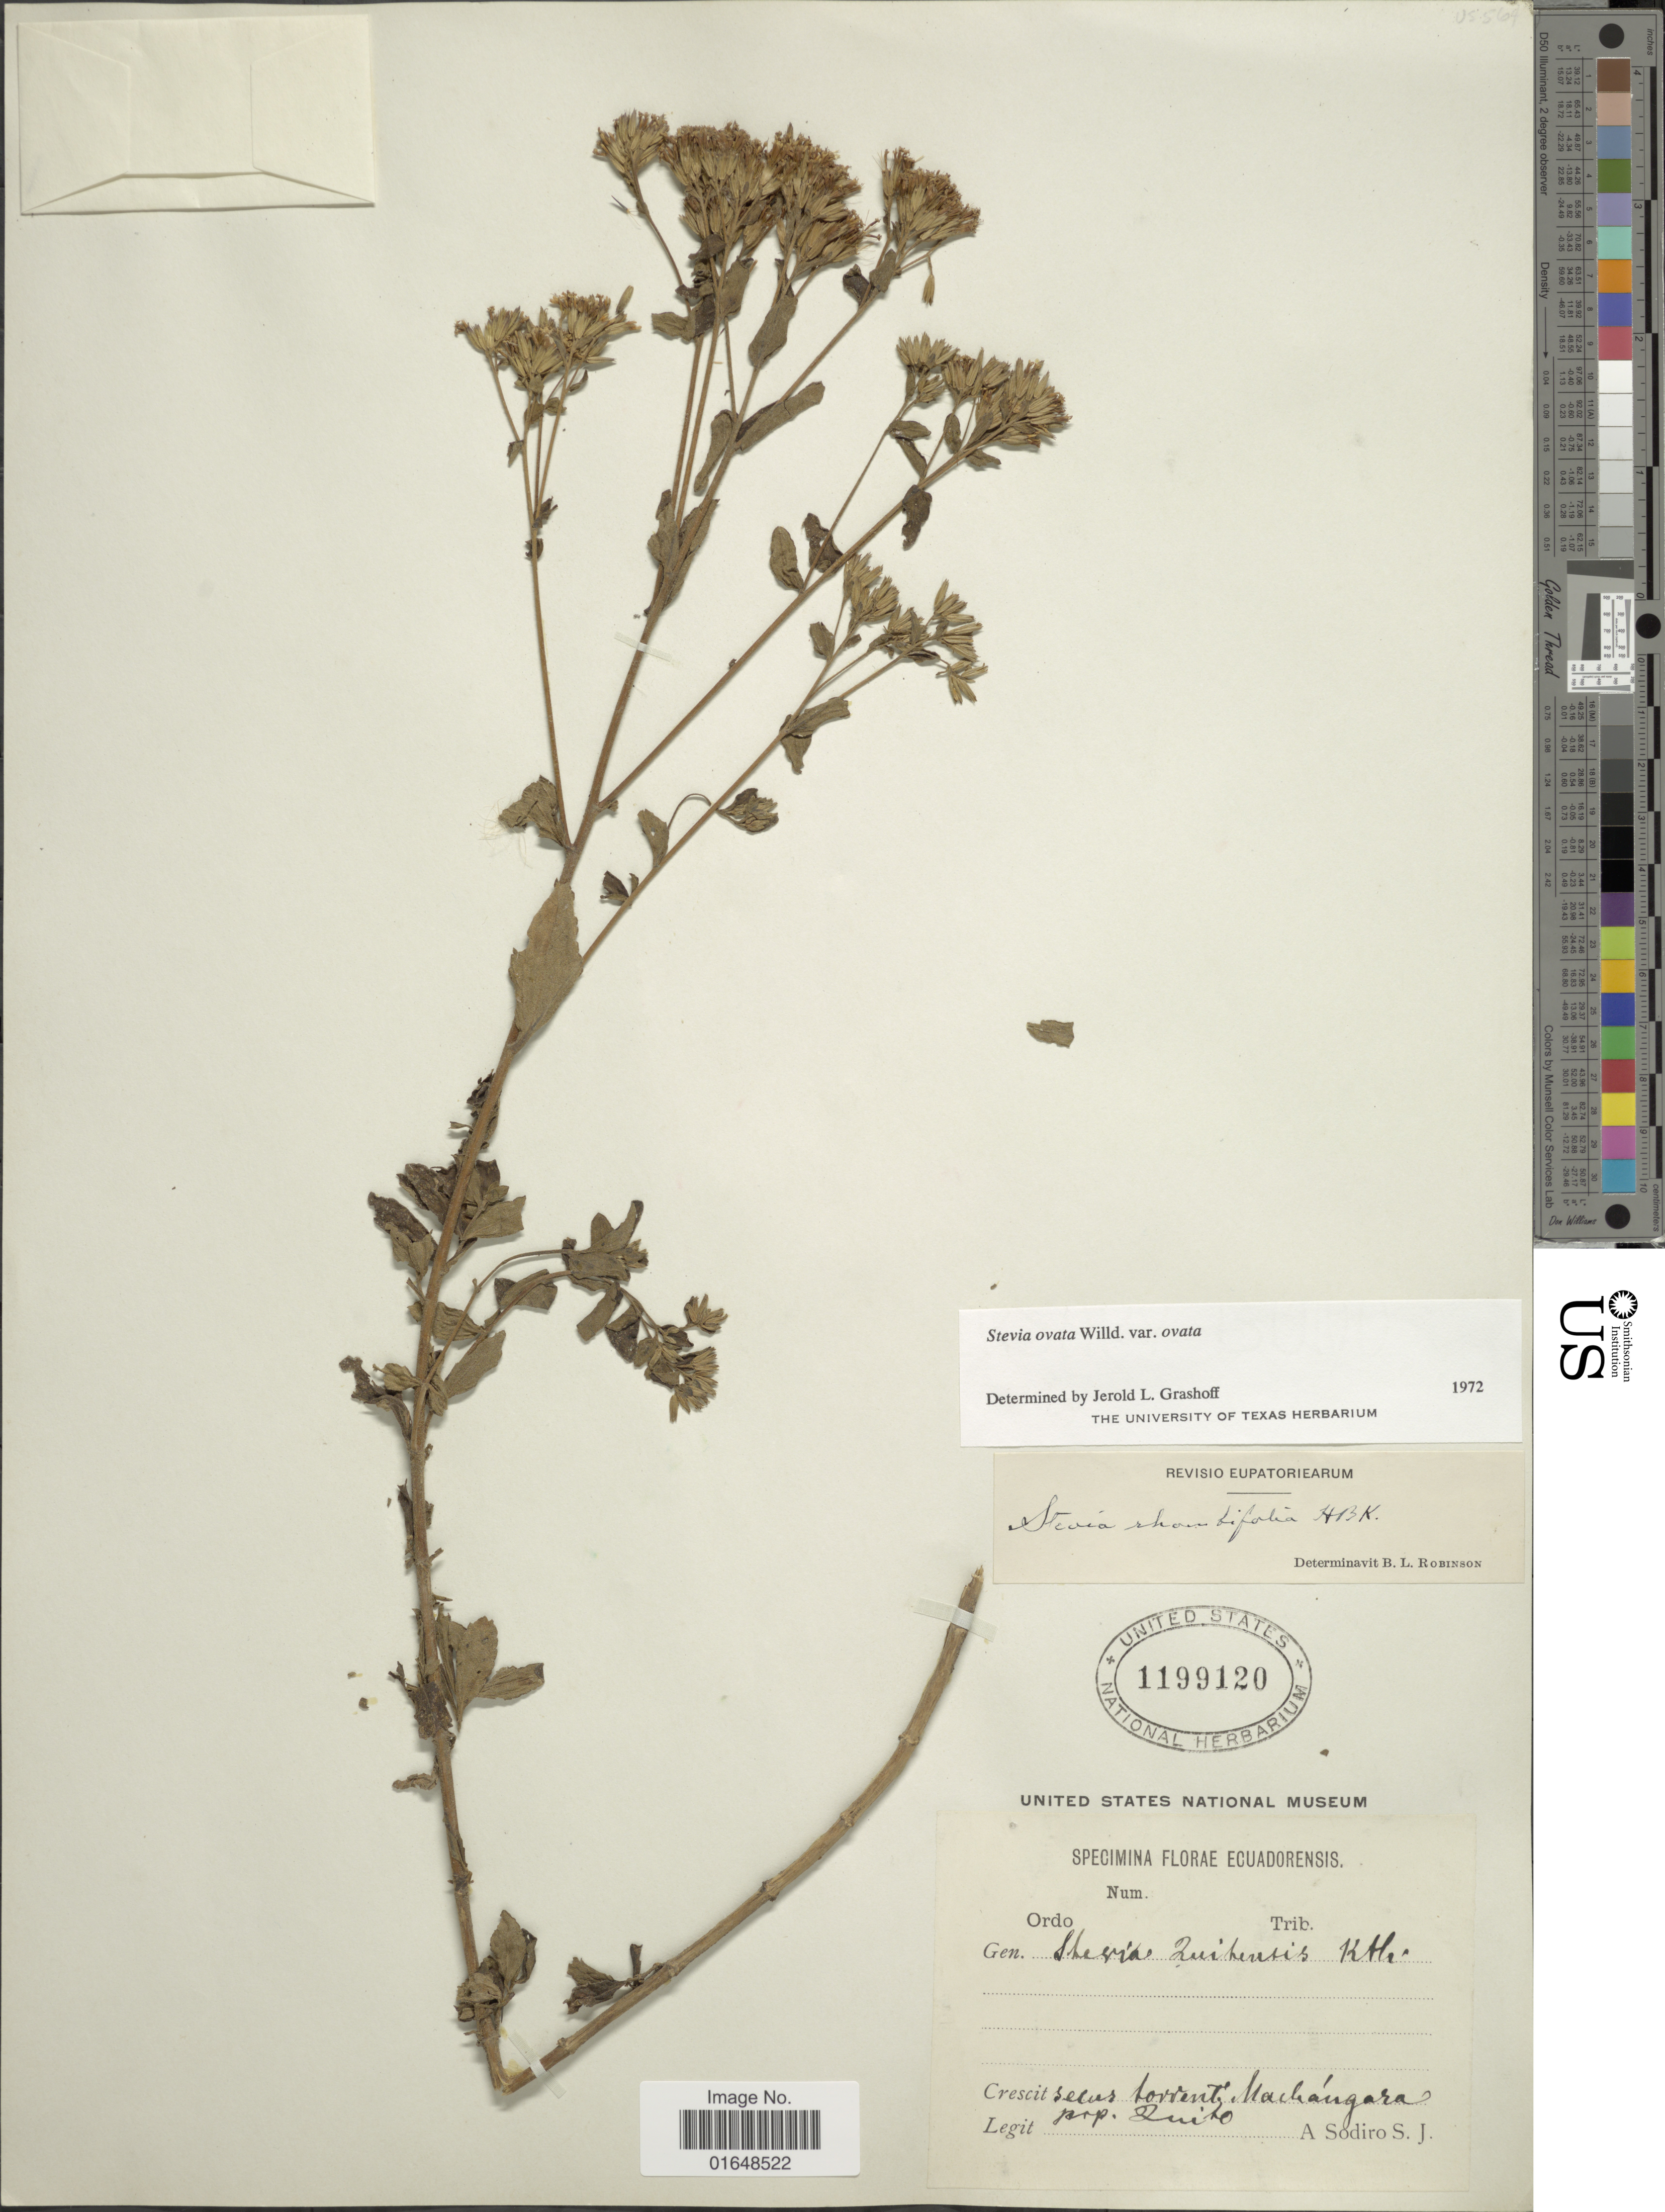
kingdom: Plantae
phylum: Tracheophyta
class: Magnoliopsida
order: Asterales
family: Asteraceae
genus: Stevia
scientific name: Stevia ovata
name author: Willd.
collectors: A. Sodiro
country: Ecuador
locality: Crescit secur torrent. Machángara prp. Quito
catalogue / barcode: US 1199120